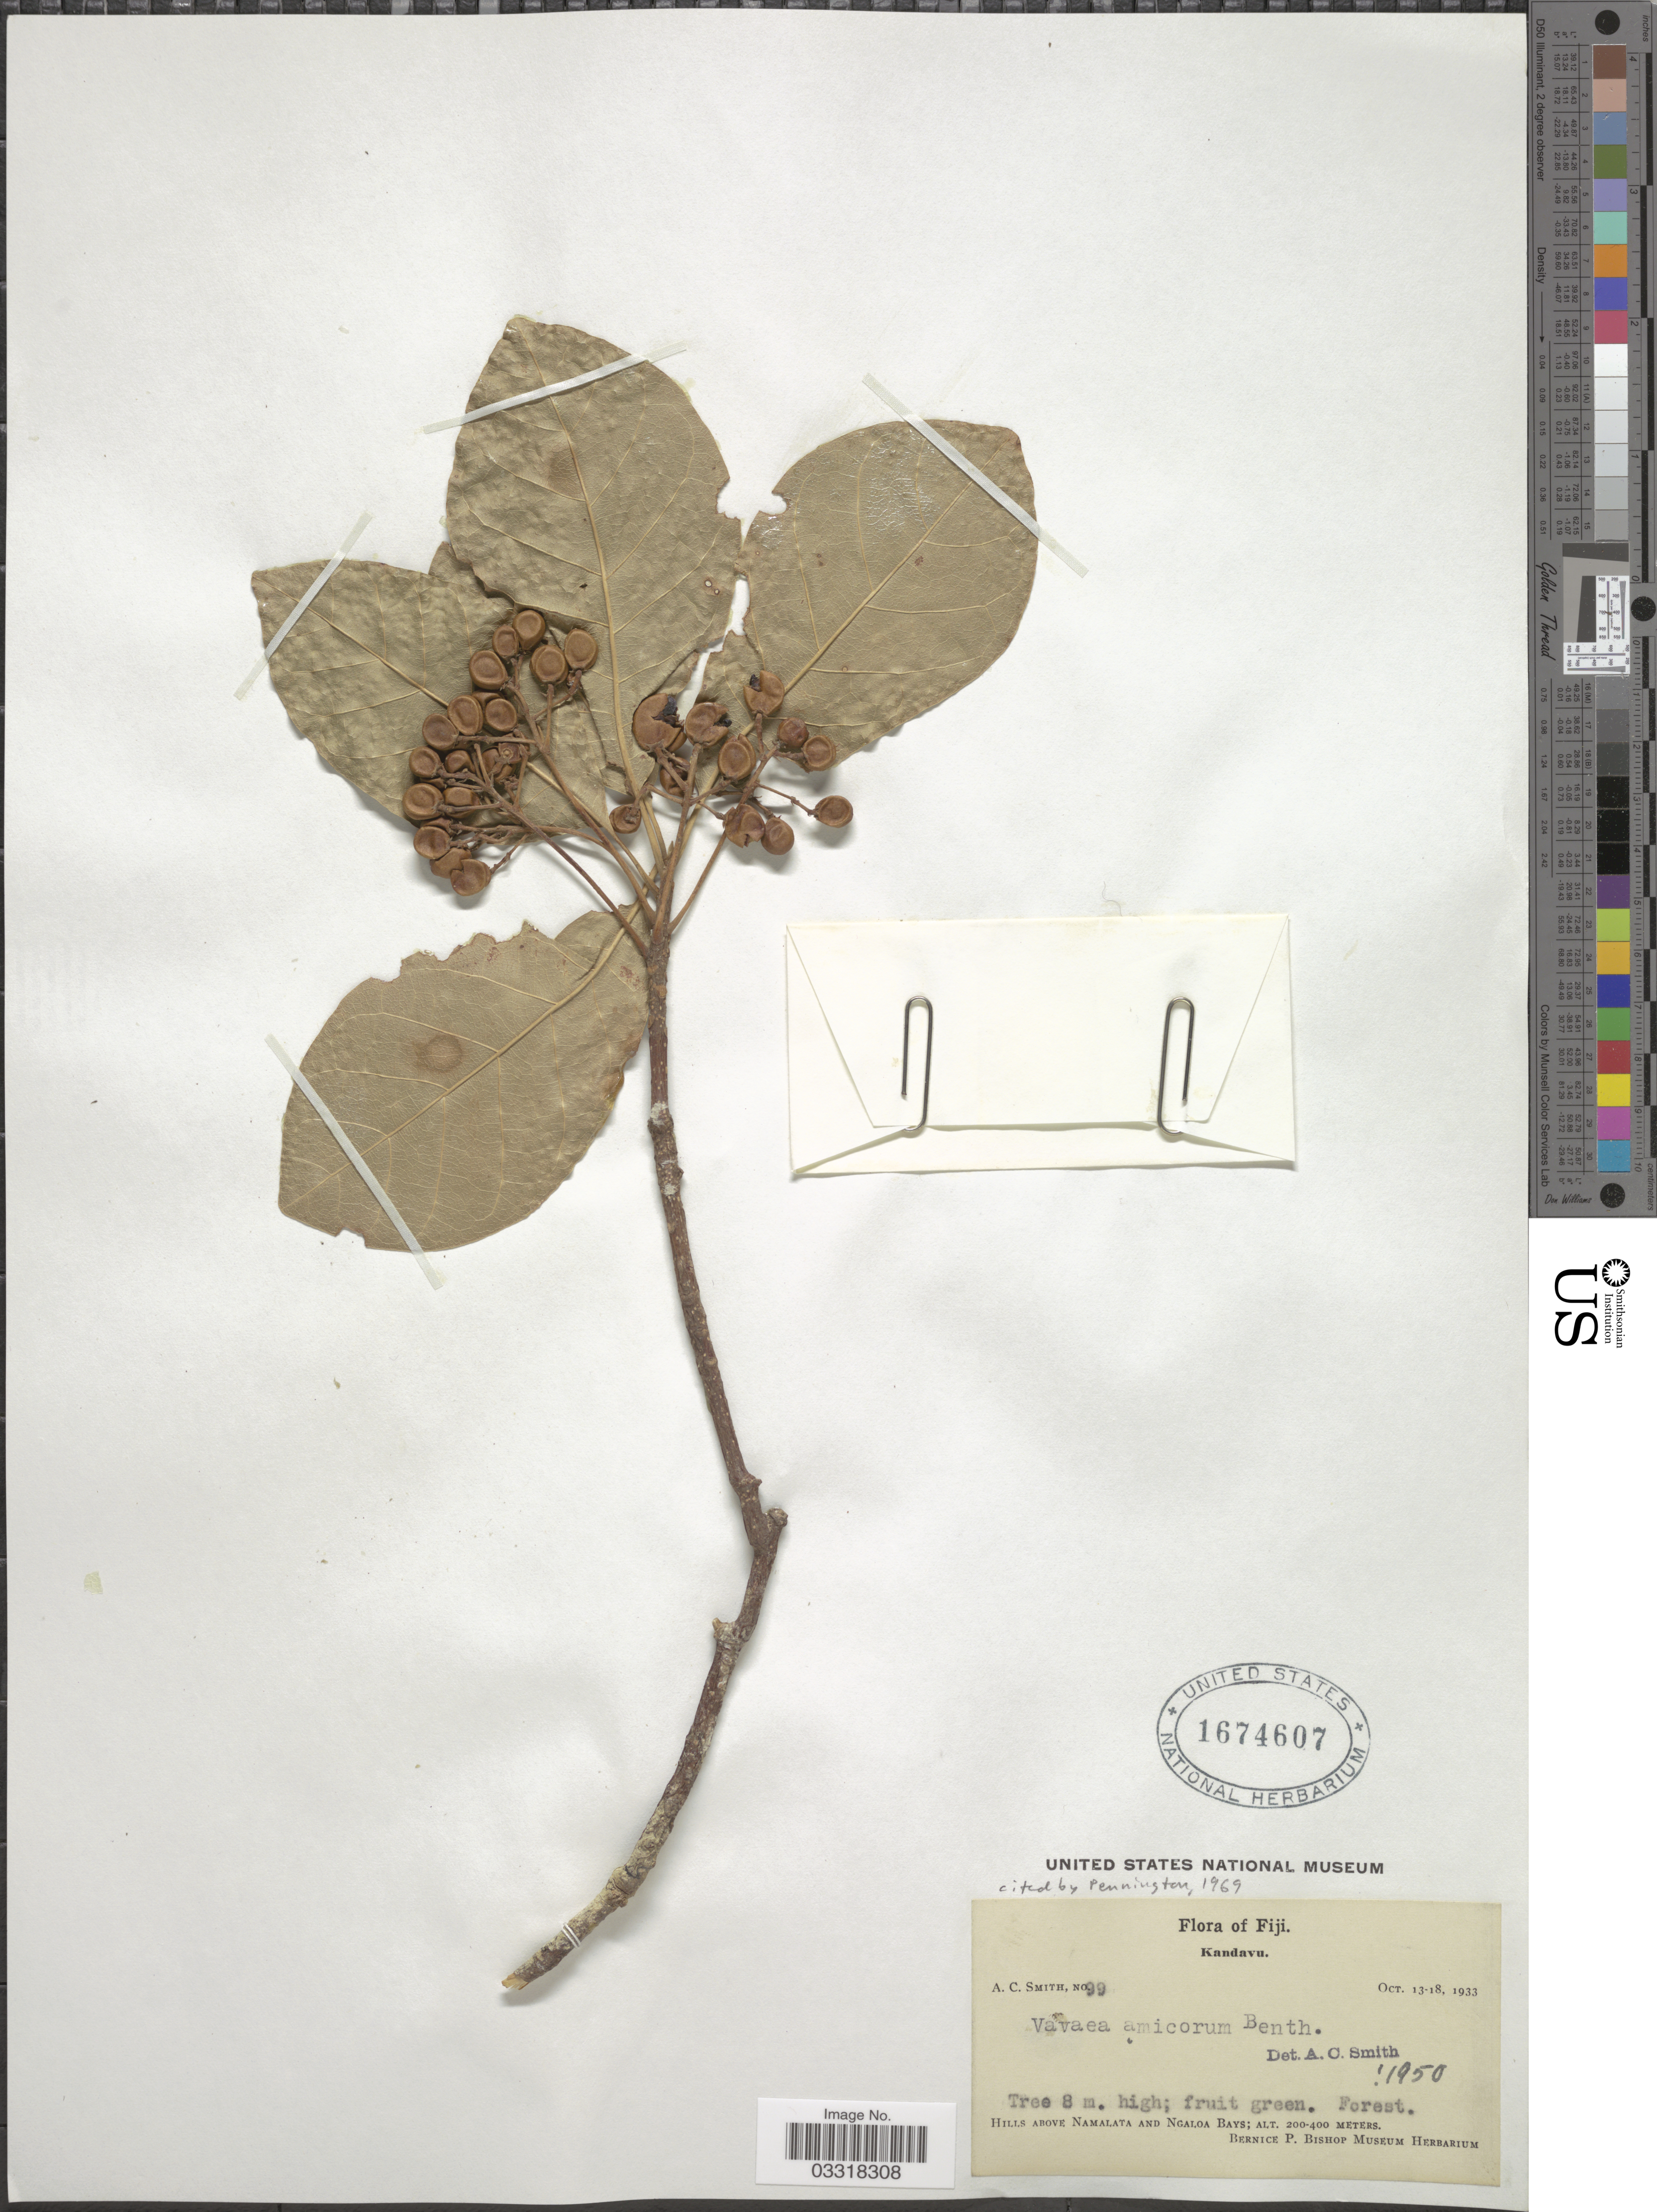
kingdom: Plantae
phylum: Tracheophyta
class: Magnoliopsida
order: Sapindales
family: Meliaceae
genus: Vavaea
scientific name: Vavaea amicorum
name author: Benth.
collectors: A. C. Smith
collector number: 99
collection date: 1933-10-13/1933-10-18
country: Fiji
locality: Kandavu. Hills above Namalata and Ngaloa Bays.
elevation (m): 200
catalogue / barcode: US 1674607